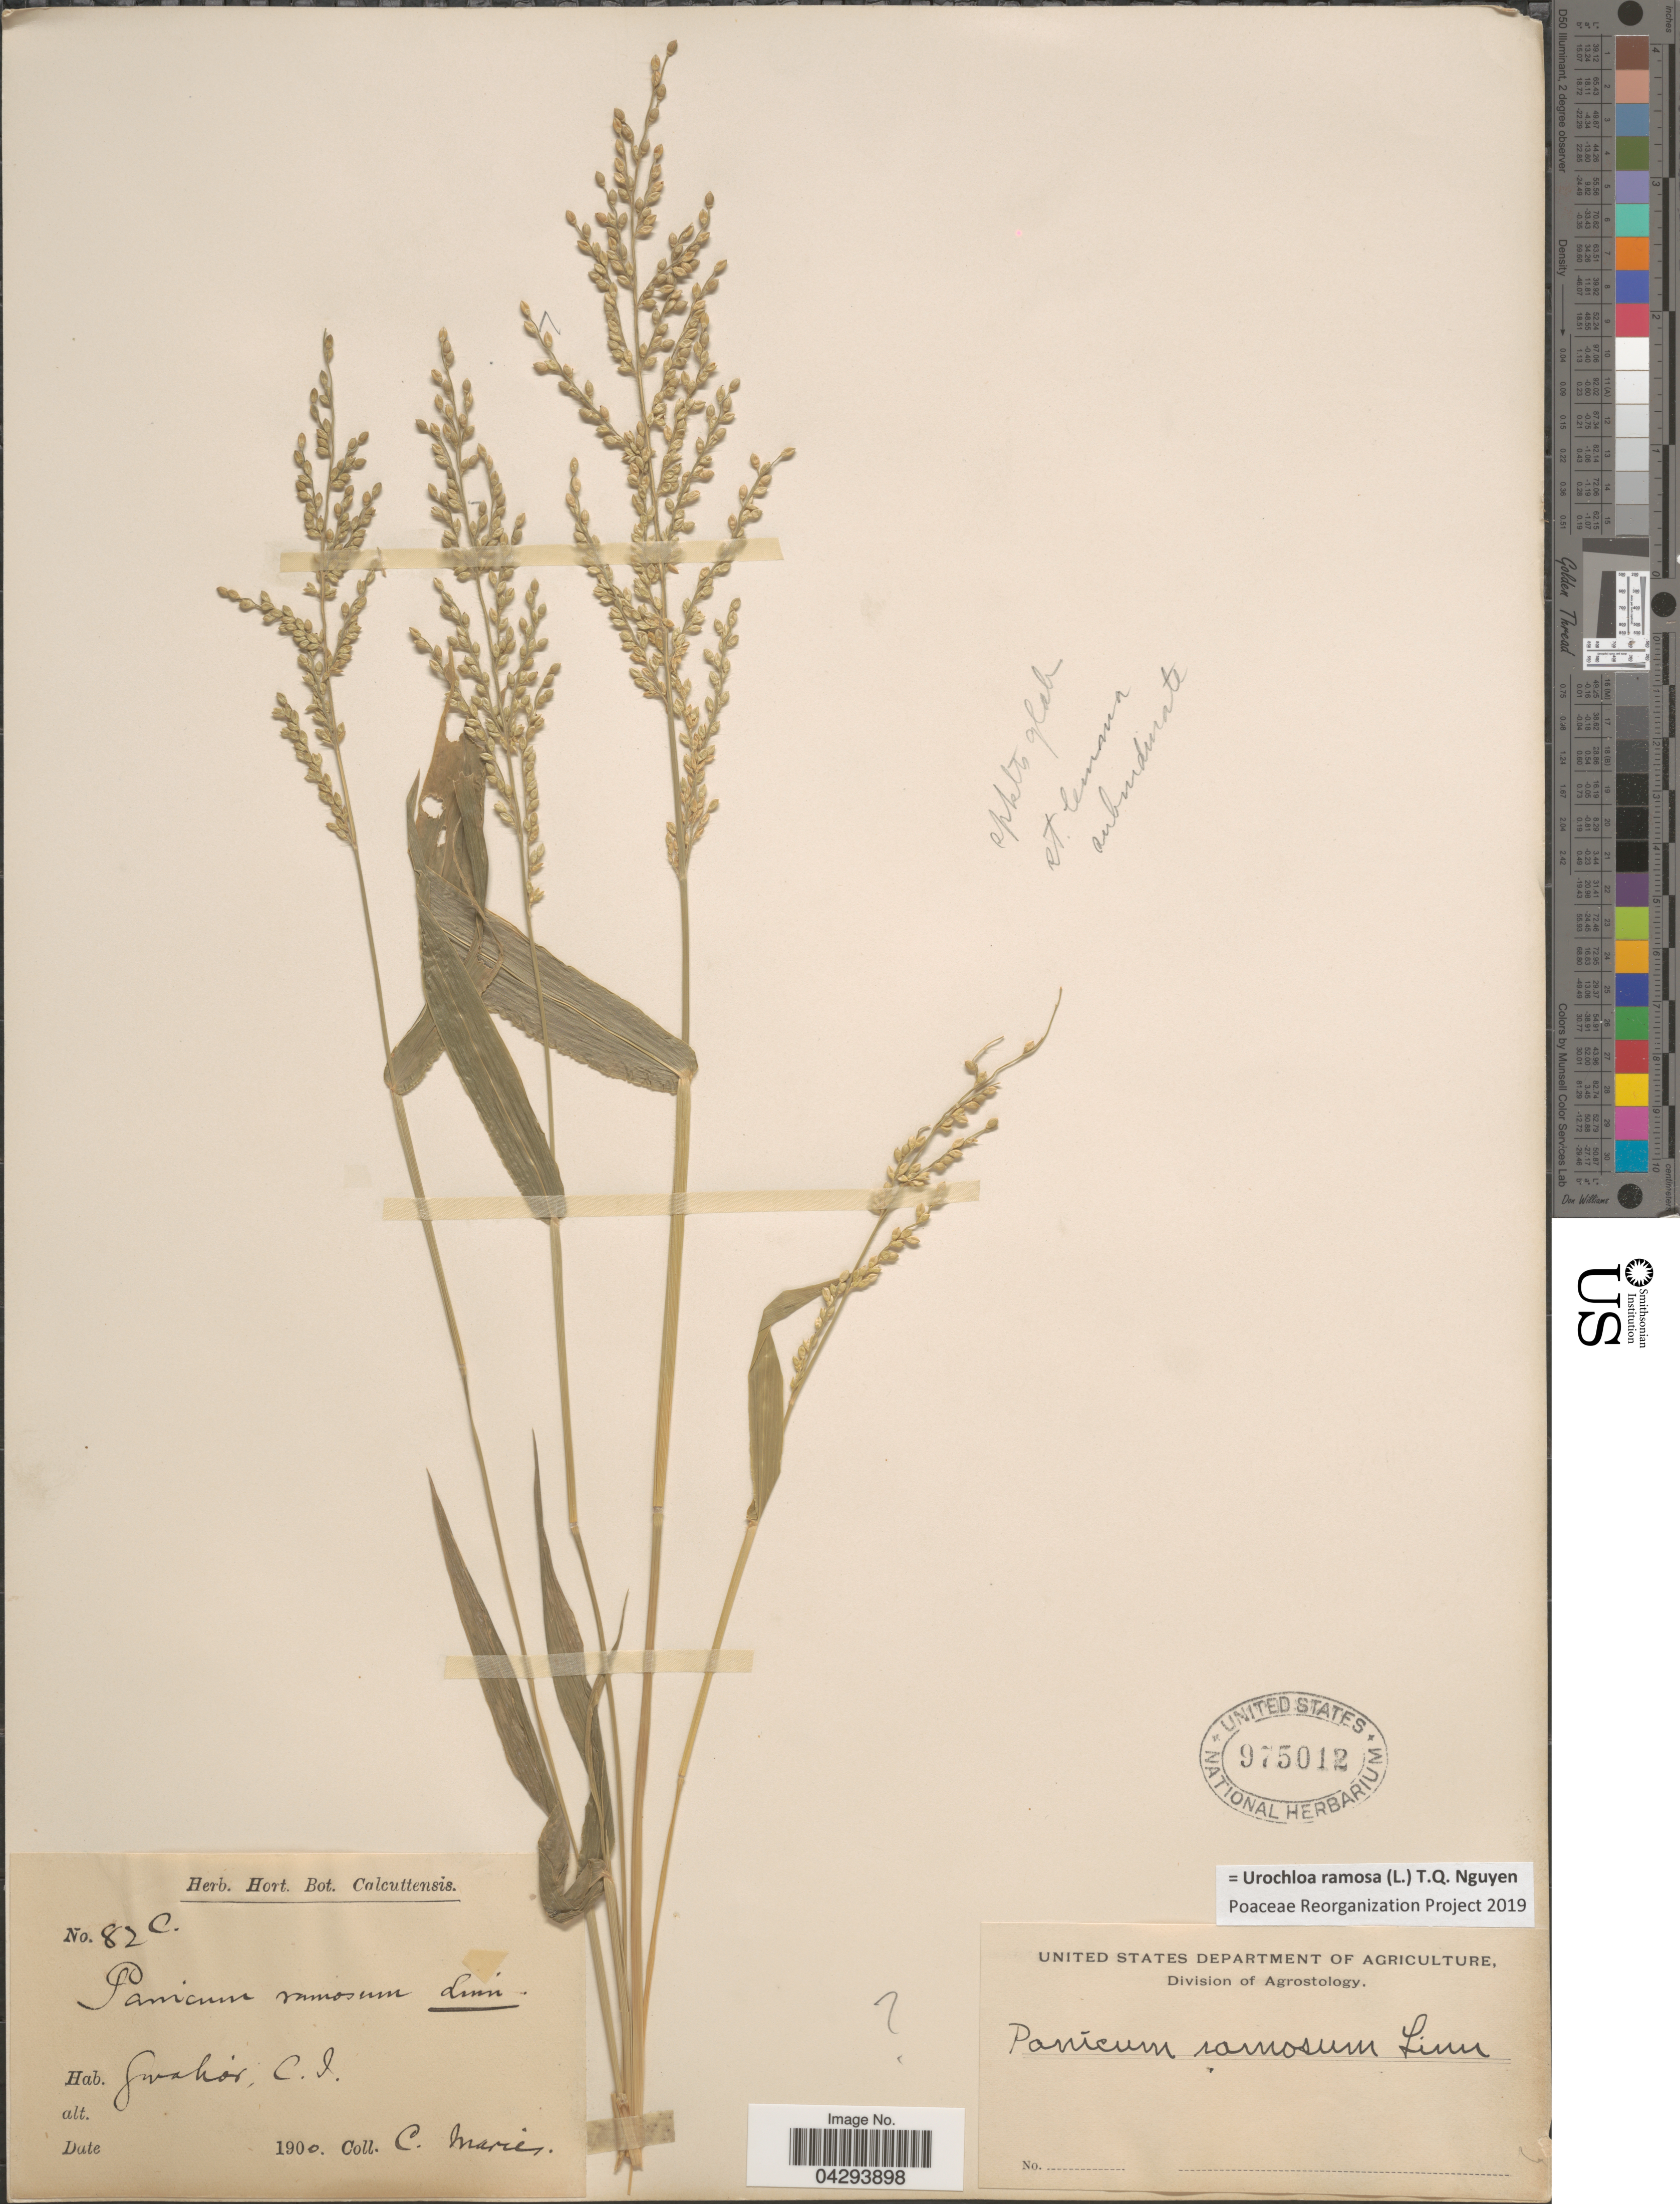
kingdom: Plantae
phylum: Tracheophyta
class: Liliopsida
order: Poales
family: Poaceae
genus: Urochloa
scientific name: Urochloa ramosa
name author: T.Q. Nguyen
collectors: C. Maries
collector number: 82c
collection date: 1900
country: India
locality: Gwalior, C.I.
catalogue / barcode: US 975012